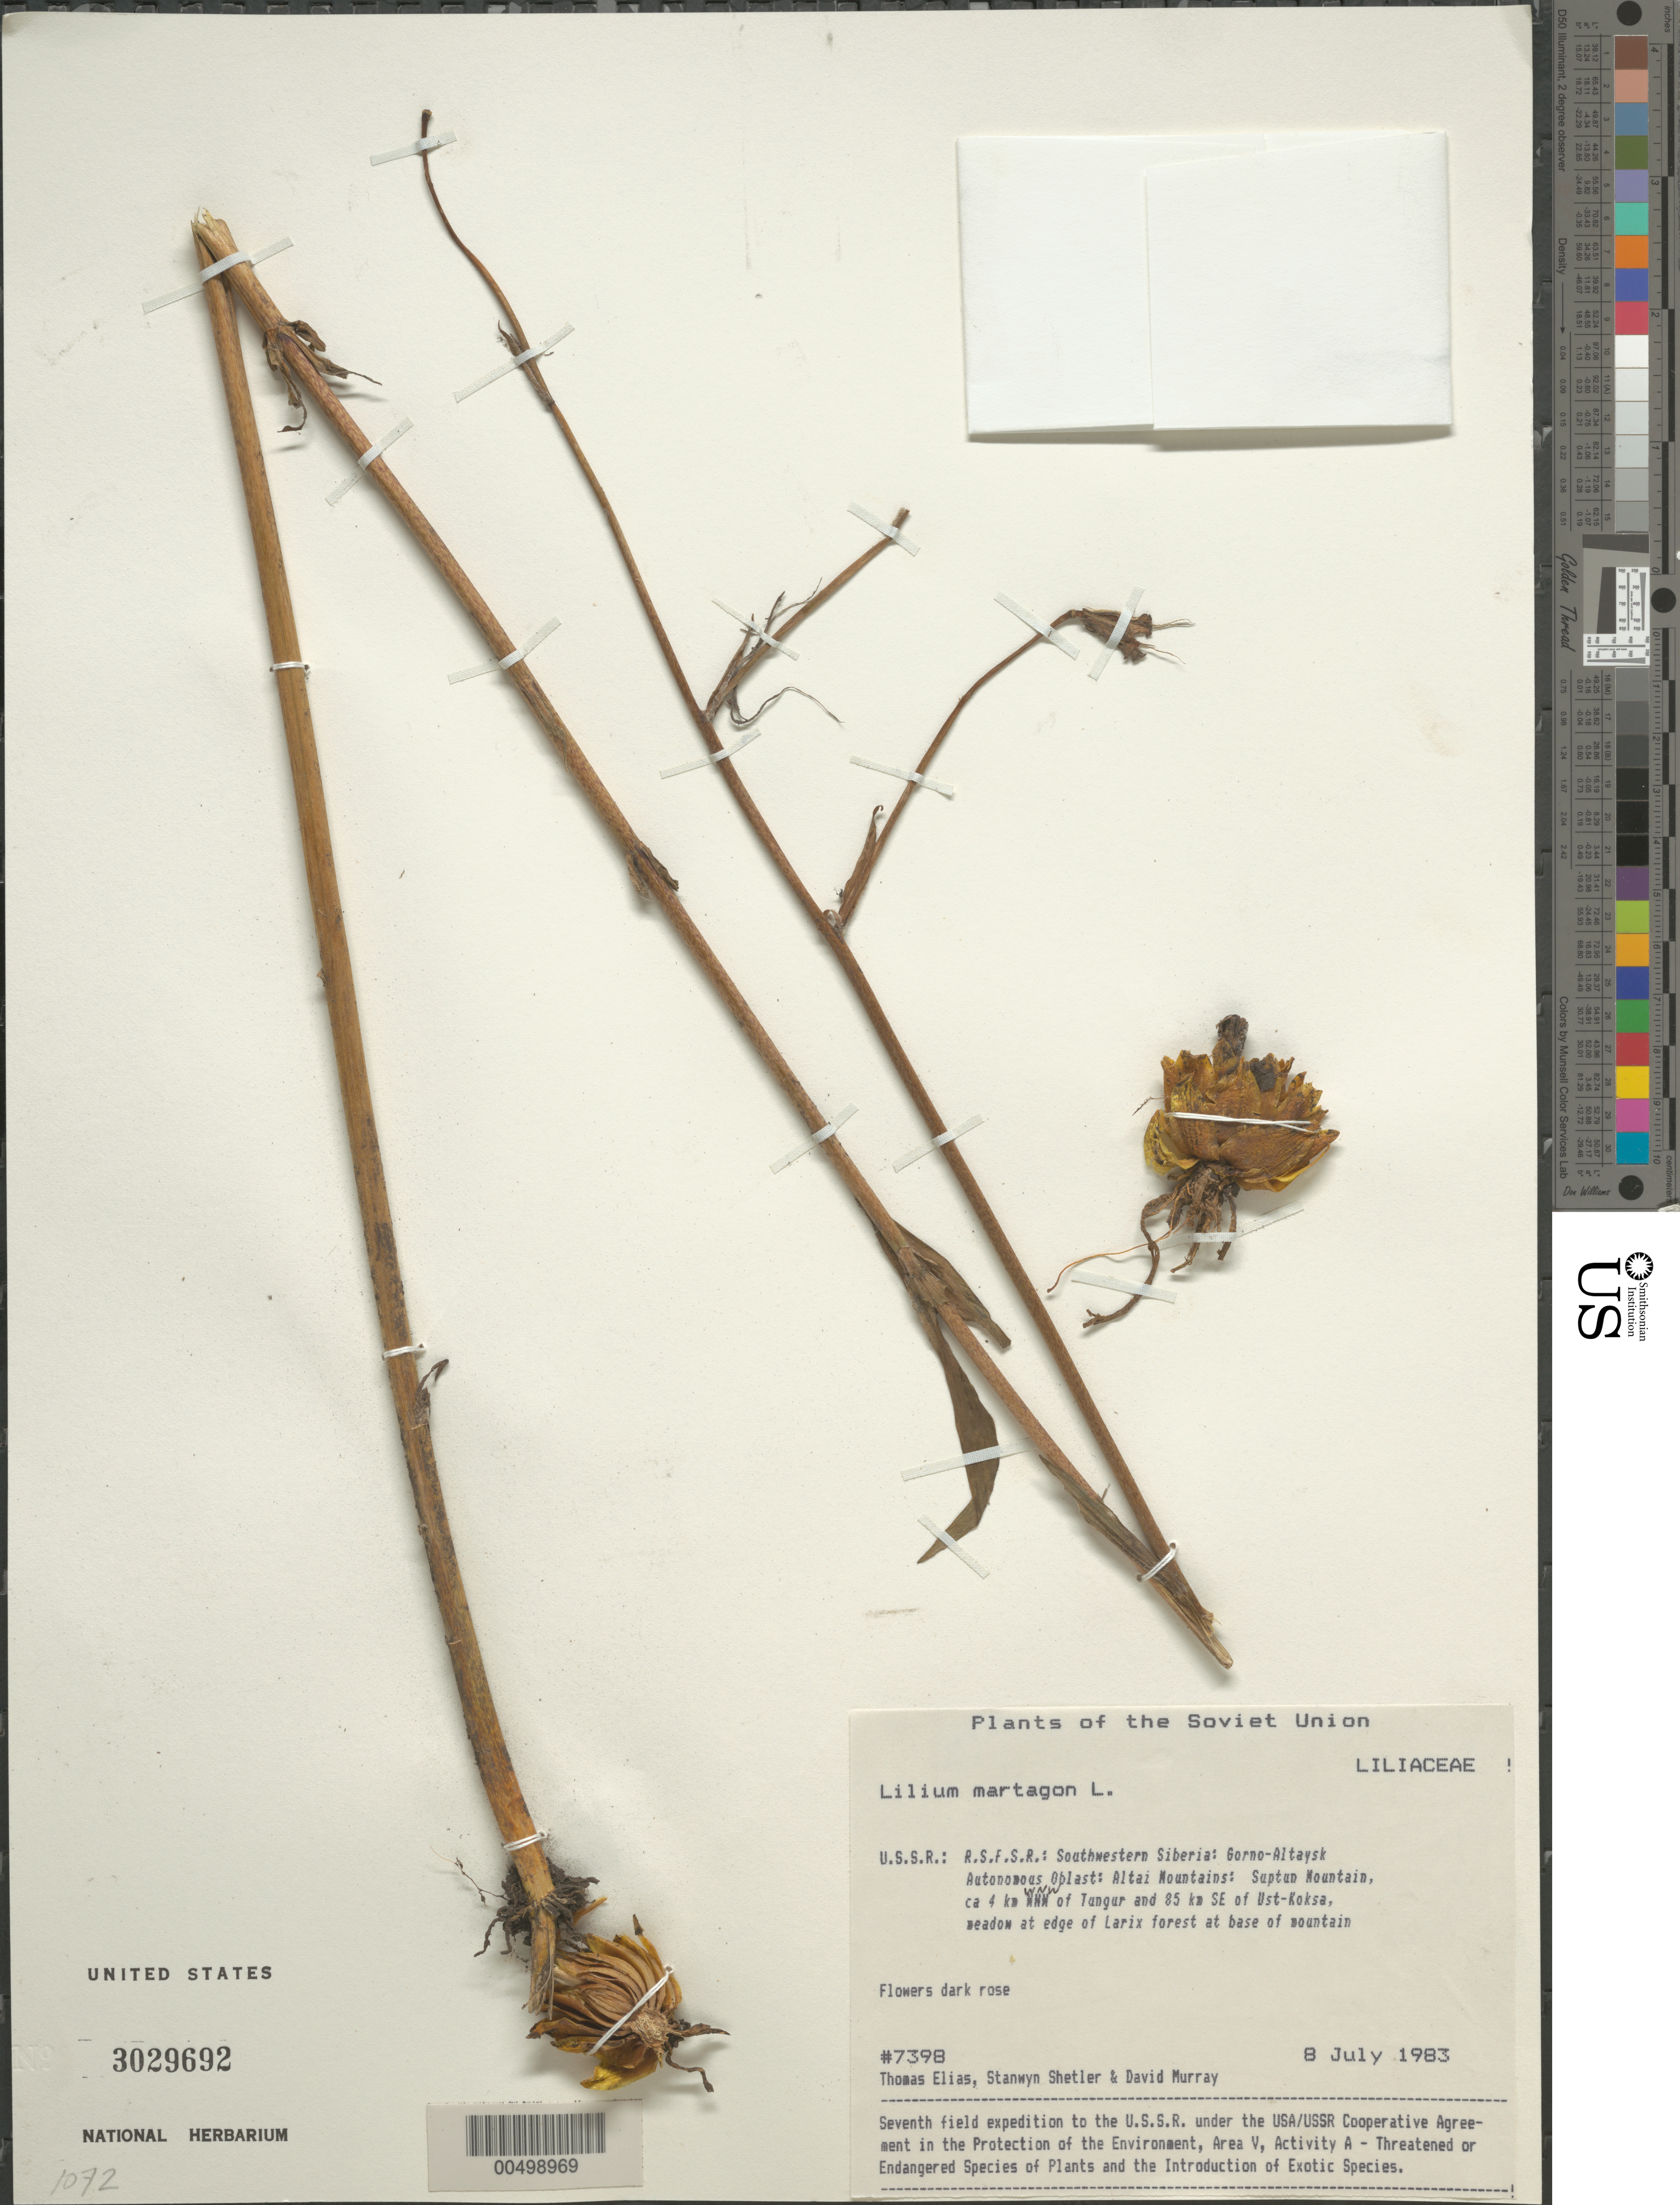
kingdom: Plantae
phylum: Tracheophyta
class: Liliopsida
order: Liliales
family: Liliaceae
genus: Lilium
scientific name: Lilium martagon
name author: L.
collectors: T. Elias, S. Shetler & D. F. Murray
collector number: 7398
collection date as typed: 08 Jul 1983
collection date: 1983-07-08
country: Russian Federation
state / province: Altai Republic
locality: Altai Mountains, Suptun Mountain, ca. 4 km WNW of Tungur and 85 km SE of Ust-Koksa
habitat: meadow at edge of Larix forest at base of mountain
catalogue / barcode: US 3029692